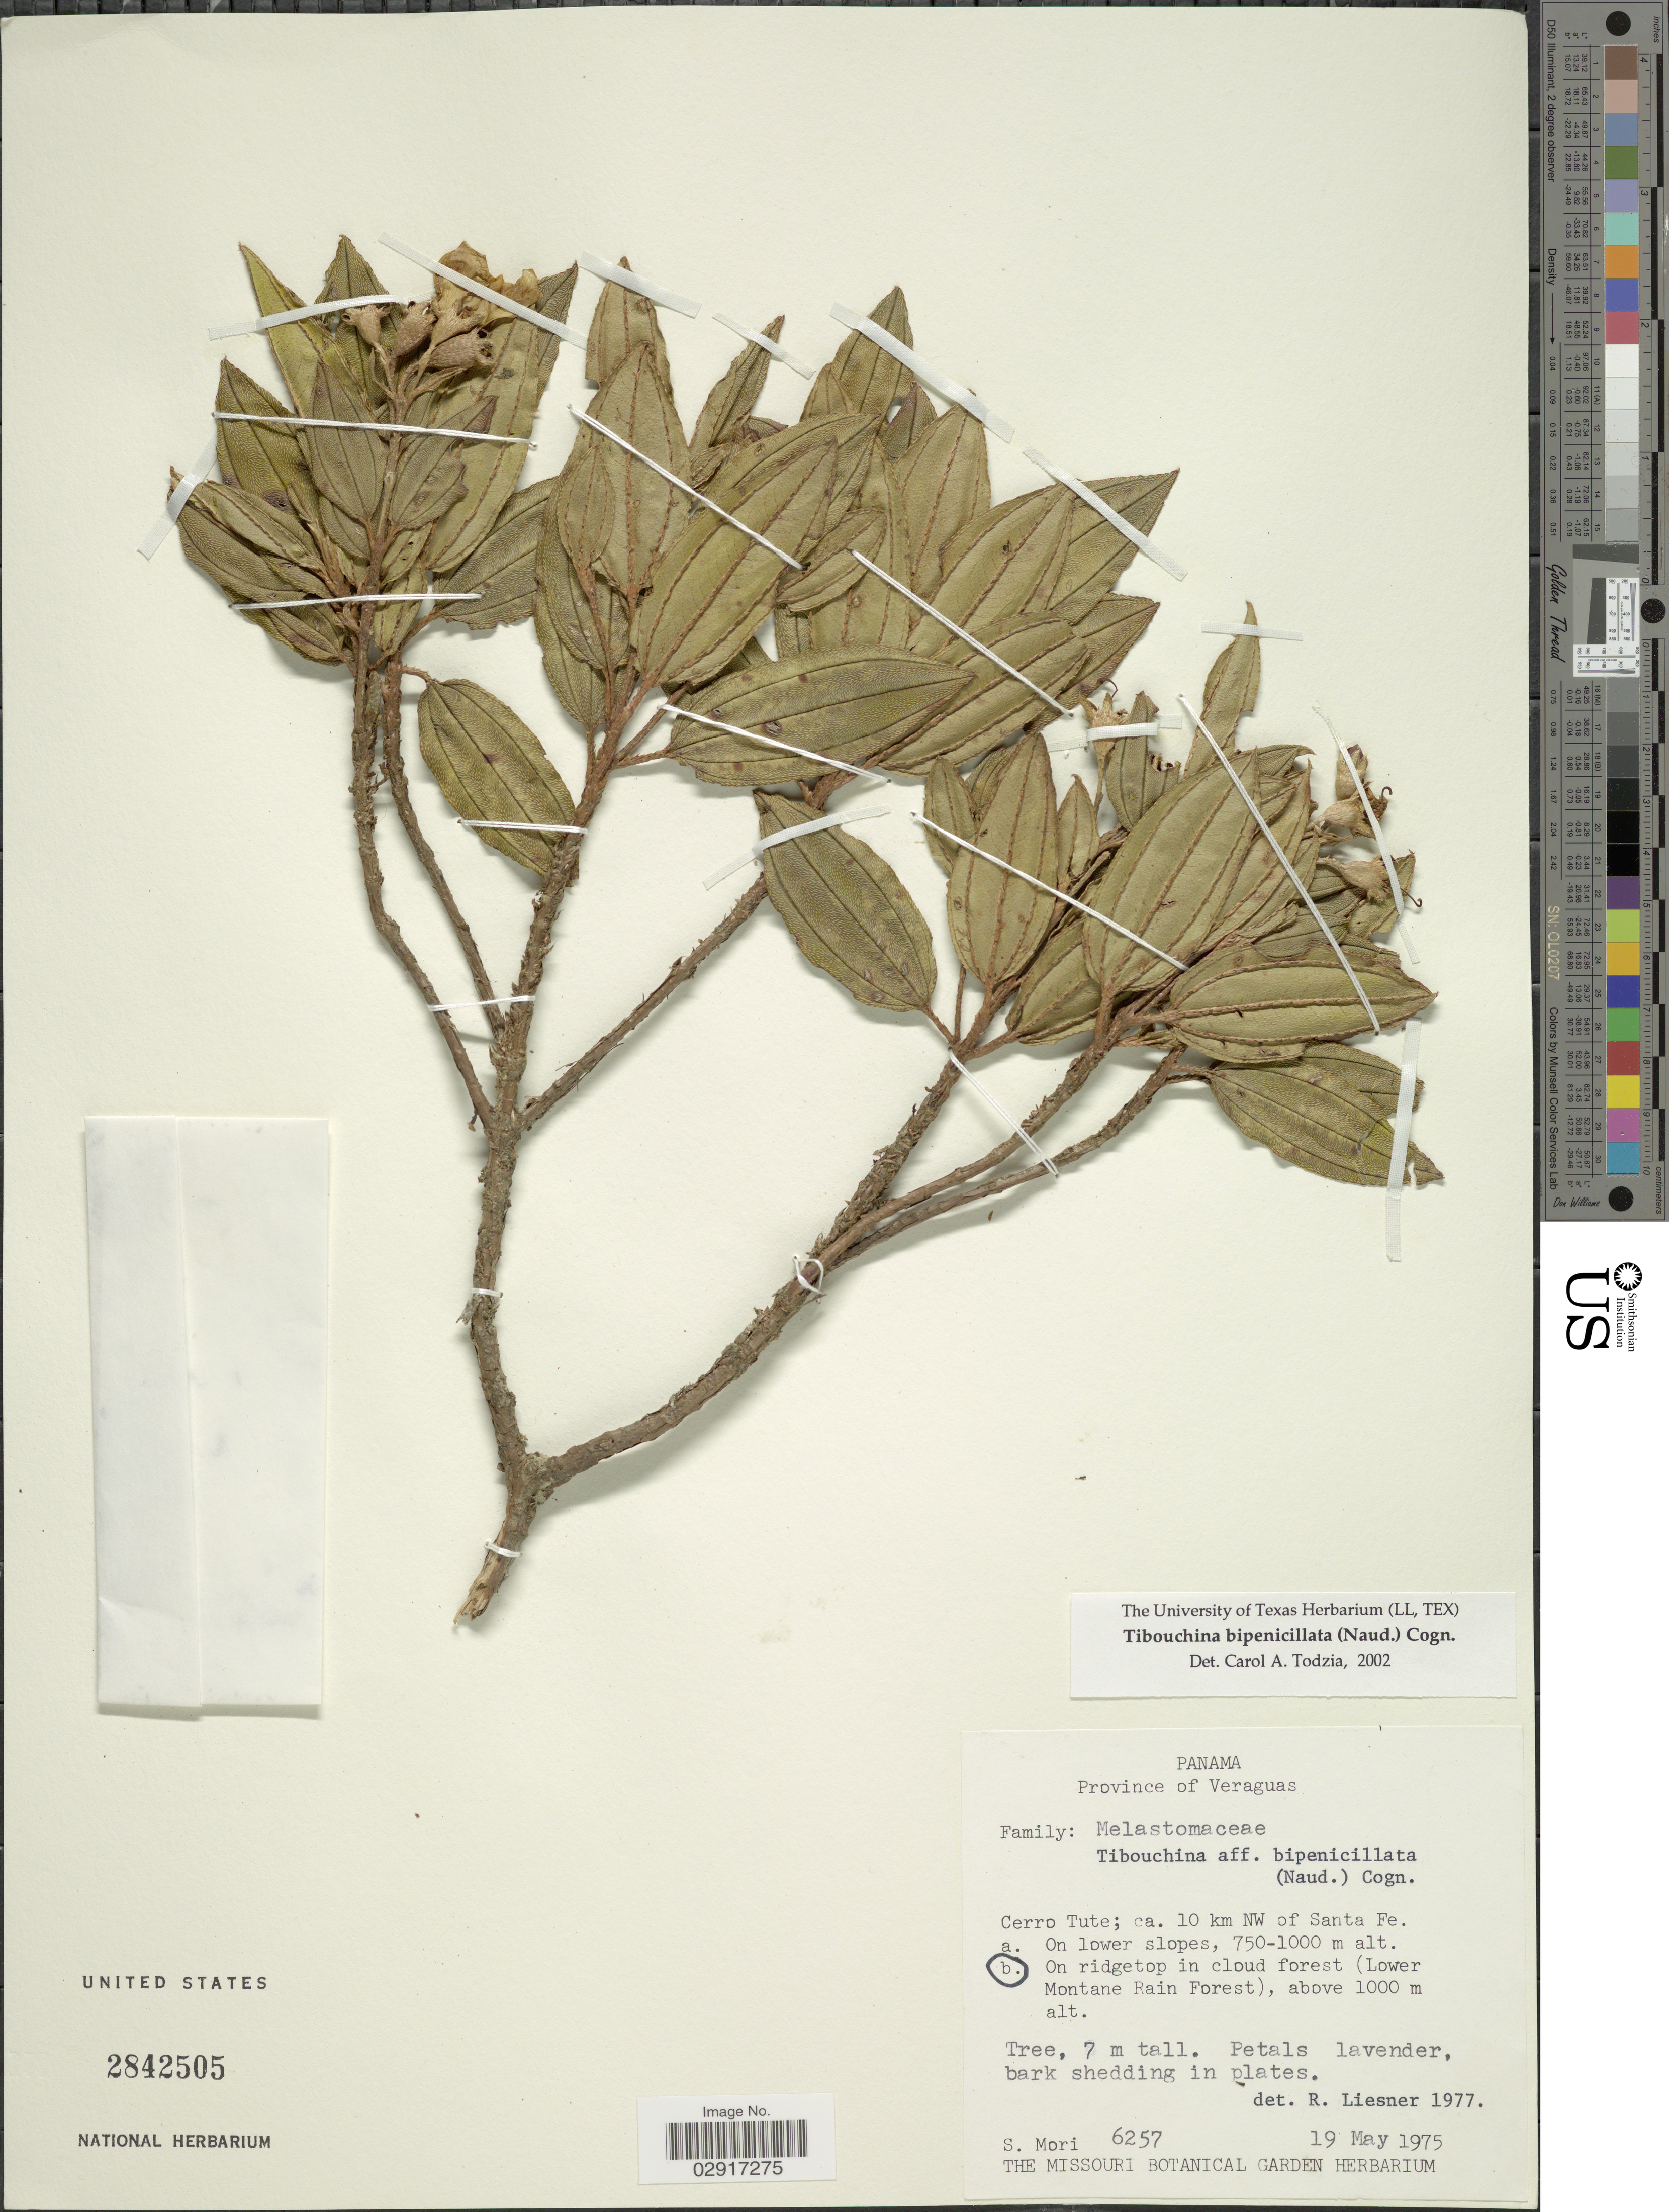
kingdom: Plantae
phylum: Tracheophyta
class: Magnoliopsida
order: Myrtales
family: Melastomataceae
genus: Tibouchina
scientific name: Tibouchina bipenicillata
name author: (Naudin) Cogn.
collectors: S. Mori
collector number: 6257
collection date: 1975-05-19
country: Panama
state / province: Veraguas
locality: Cerro Tute; ca. 10 km NW of Santa Fe.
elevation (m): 1000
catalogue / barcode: US 2842505